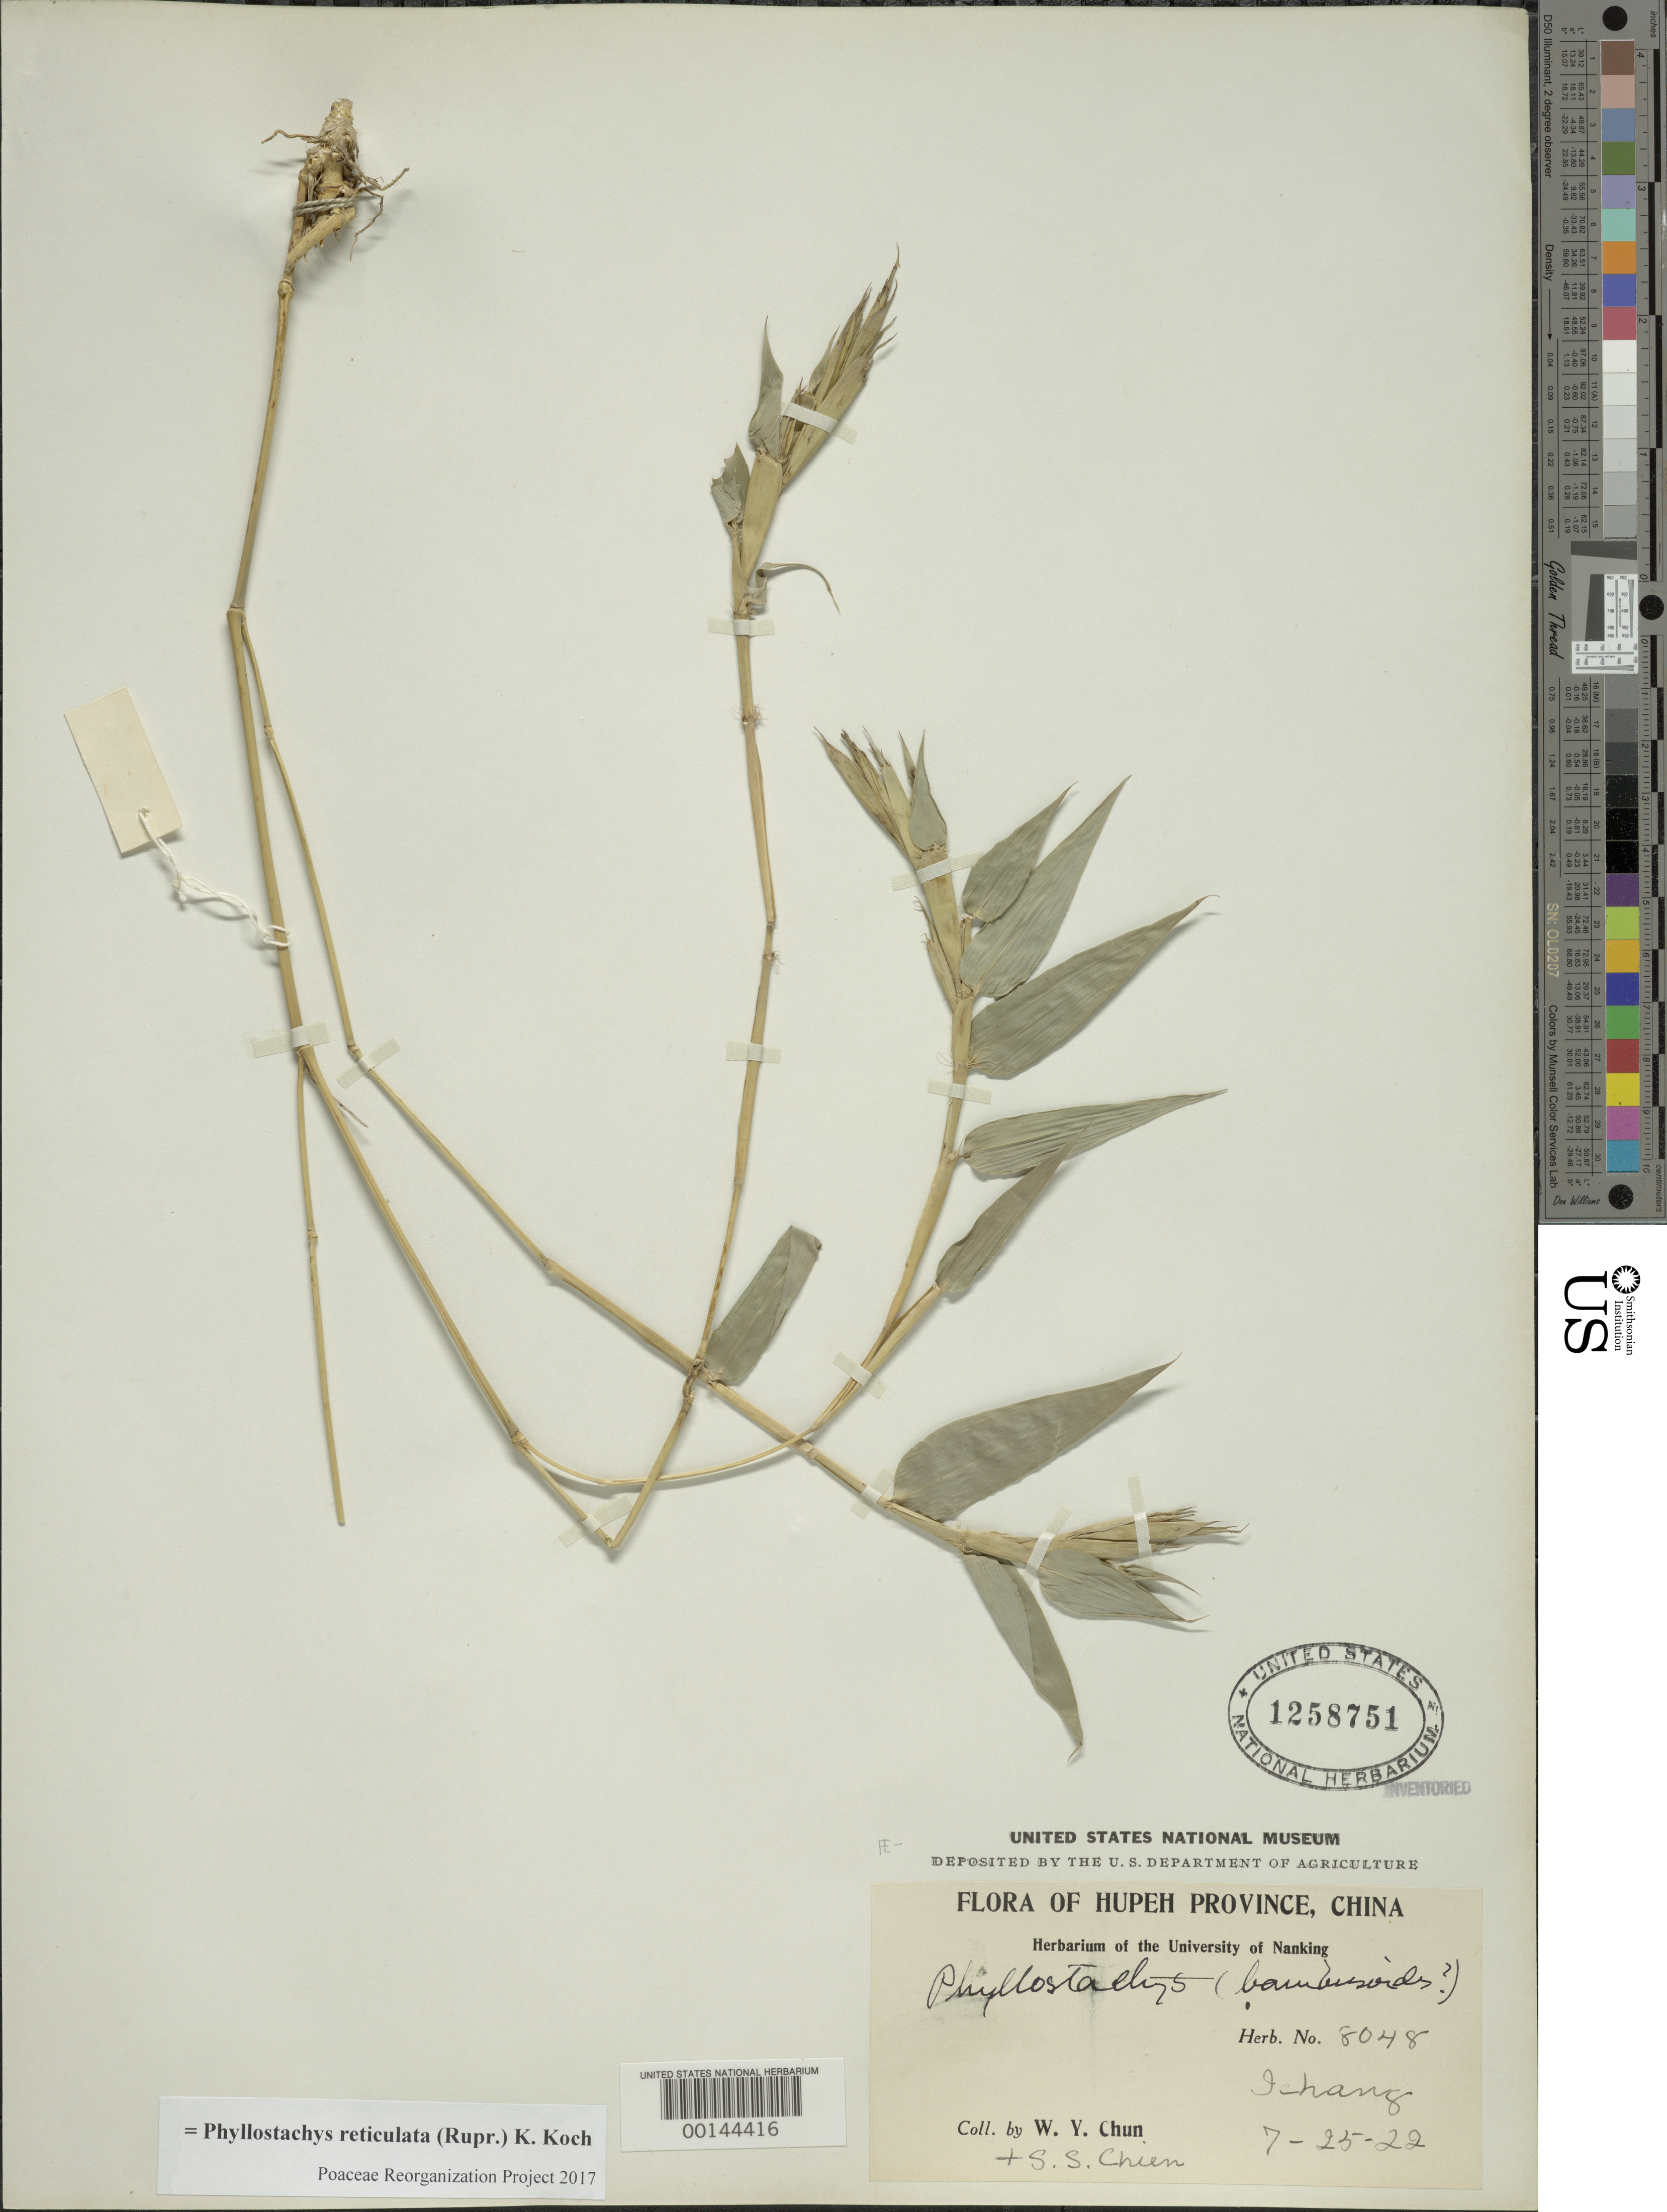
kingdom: Plantae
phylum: Tracheophyta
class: Liliopsida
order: Poales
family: Poaceae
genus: Phyllostachys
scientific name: Phyllostachys reticulata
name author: (Rupr.) K. Koch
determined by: Poaceae Reorganization Project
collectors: W. Y. Chun & S. Chien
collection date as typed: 25 Jul 1922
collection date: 1922-07-25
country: China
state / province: Hubei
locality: Ichang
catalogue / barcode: US 1258751